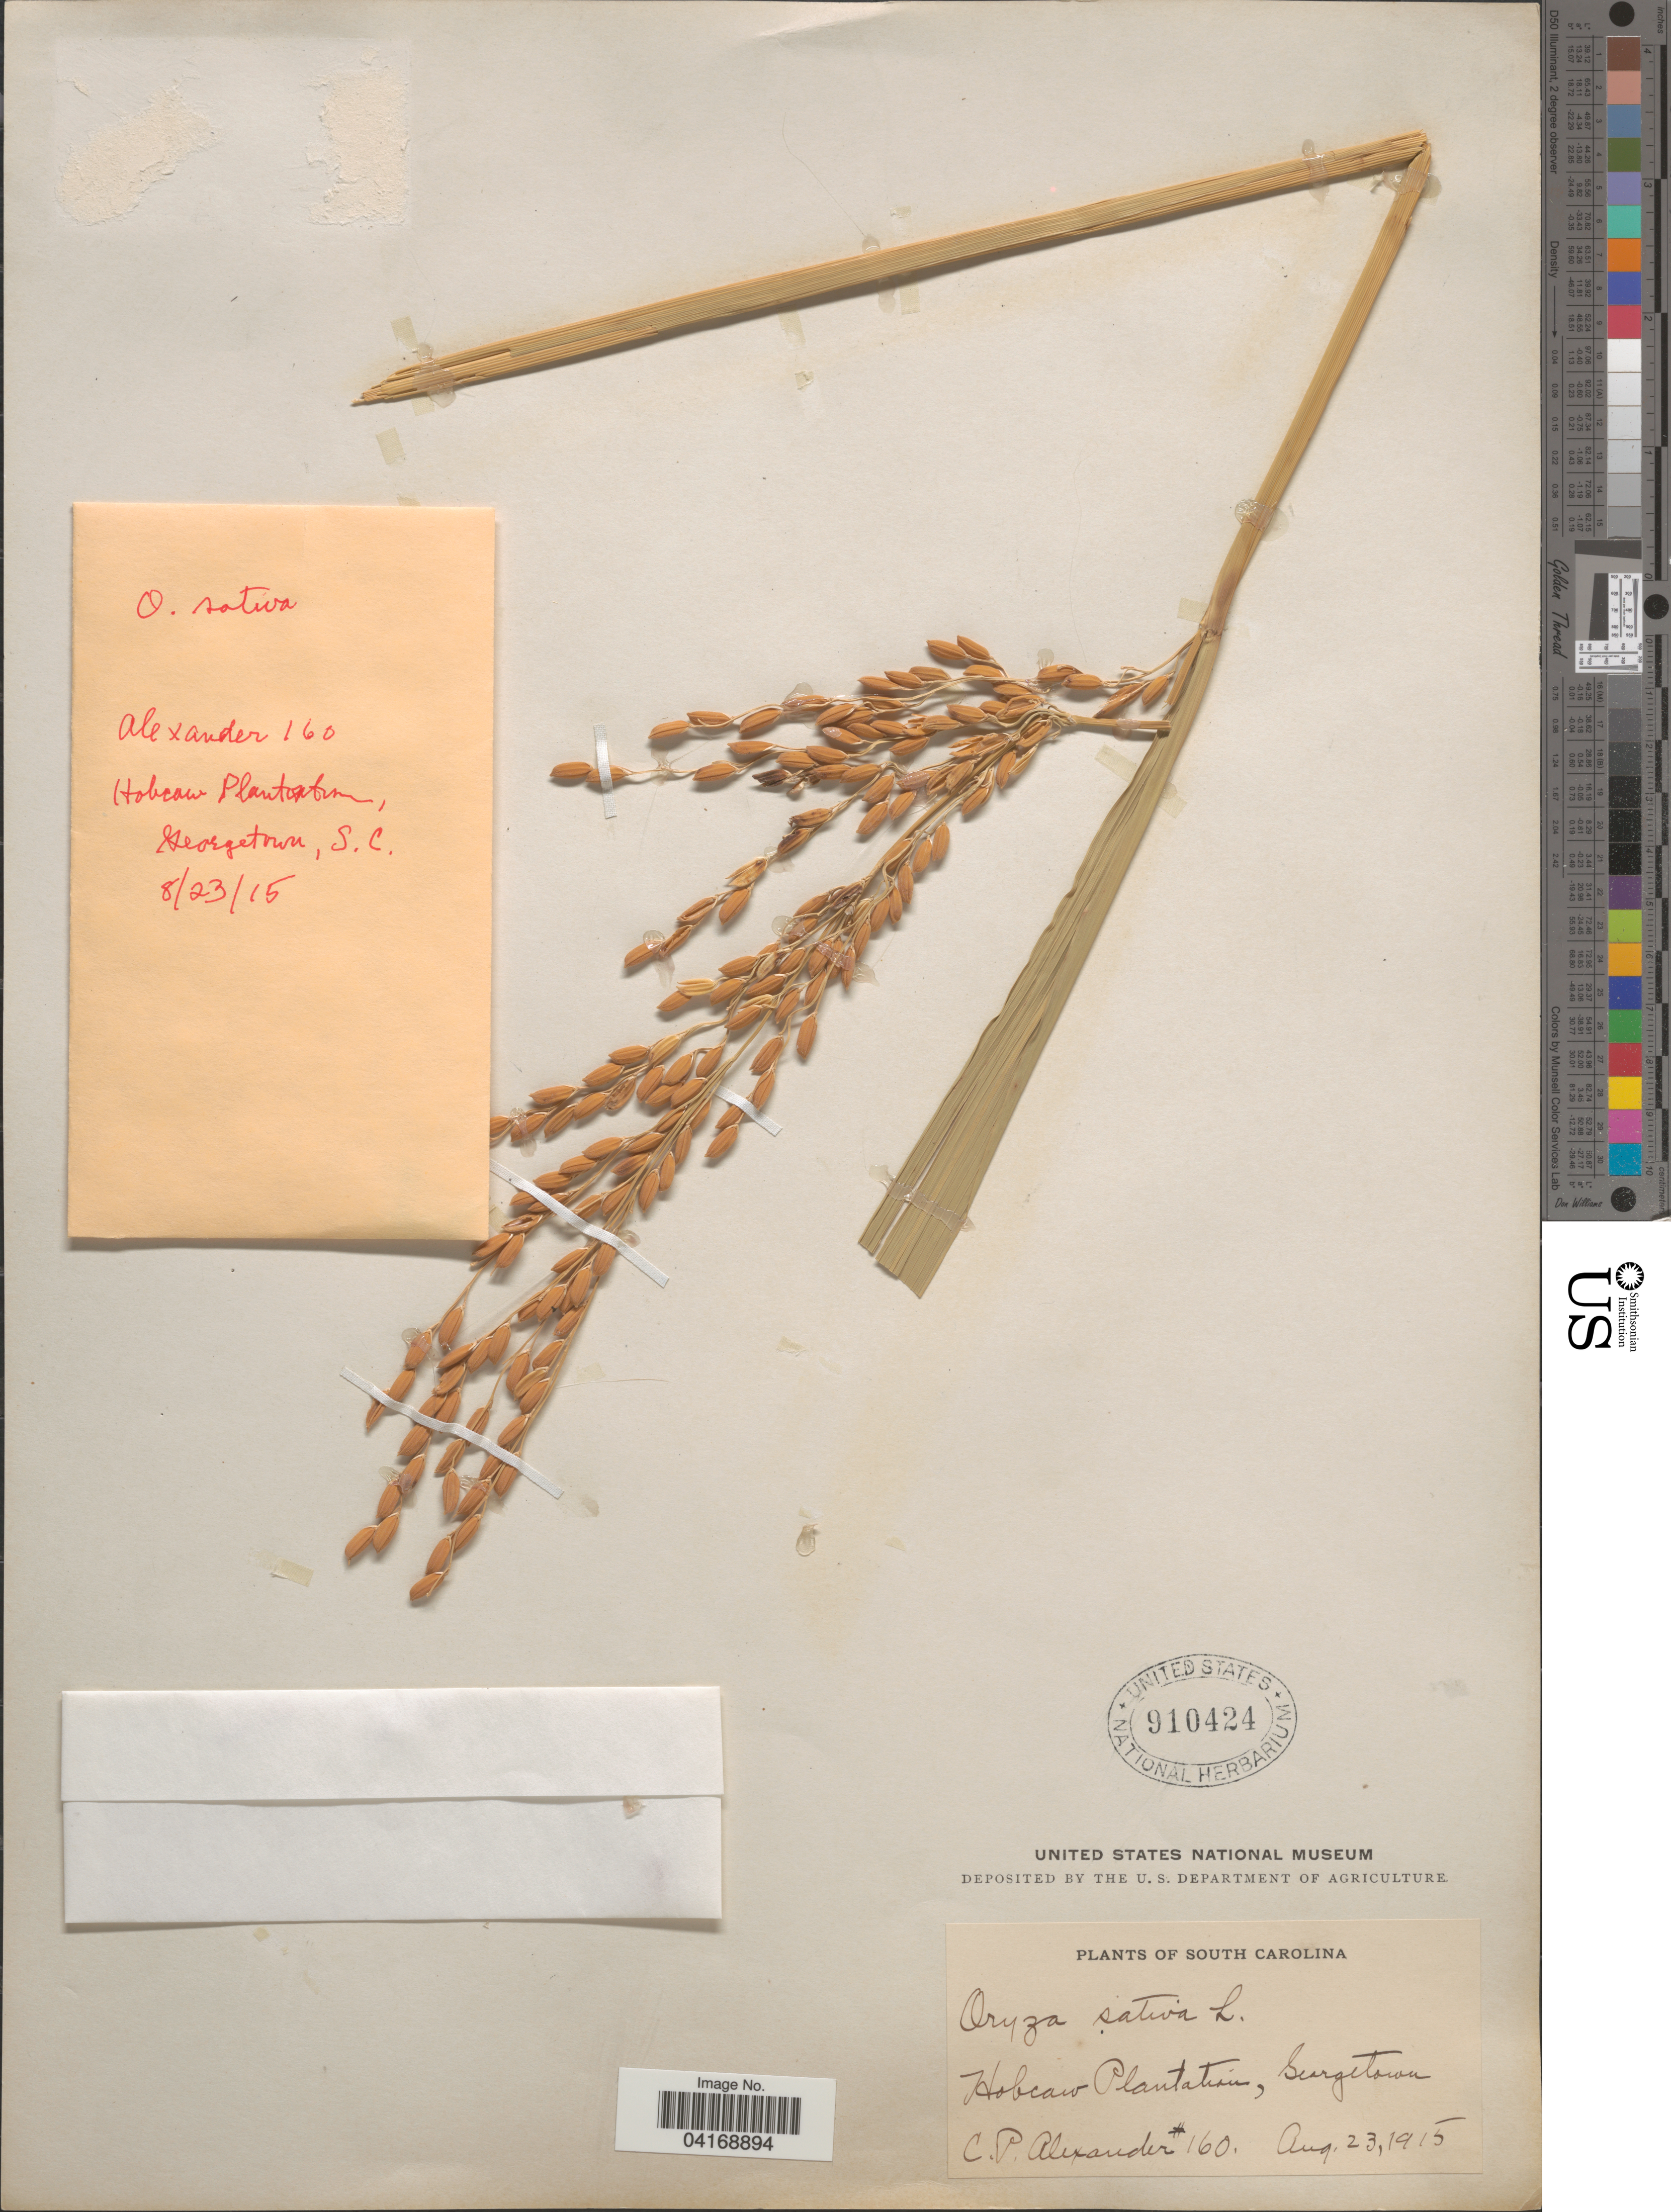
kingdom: Plantae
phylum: Tracheophyta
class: Liliopsida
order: Poales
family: Poaceae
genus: Oryza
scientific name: Oryza sativa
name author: L.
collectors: C. P. Alexander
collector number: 160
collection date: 1915-08-23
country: United States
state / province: South Carolina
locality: Hobcaw Plantation, Surgetown.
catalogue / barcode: US 910424